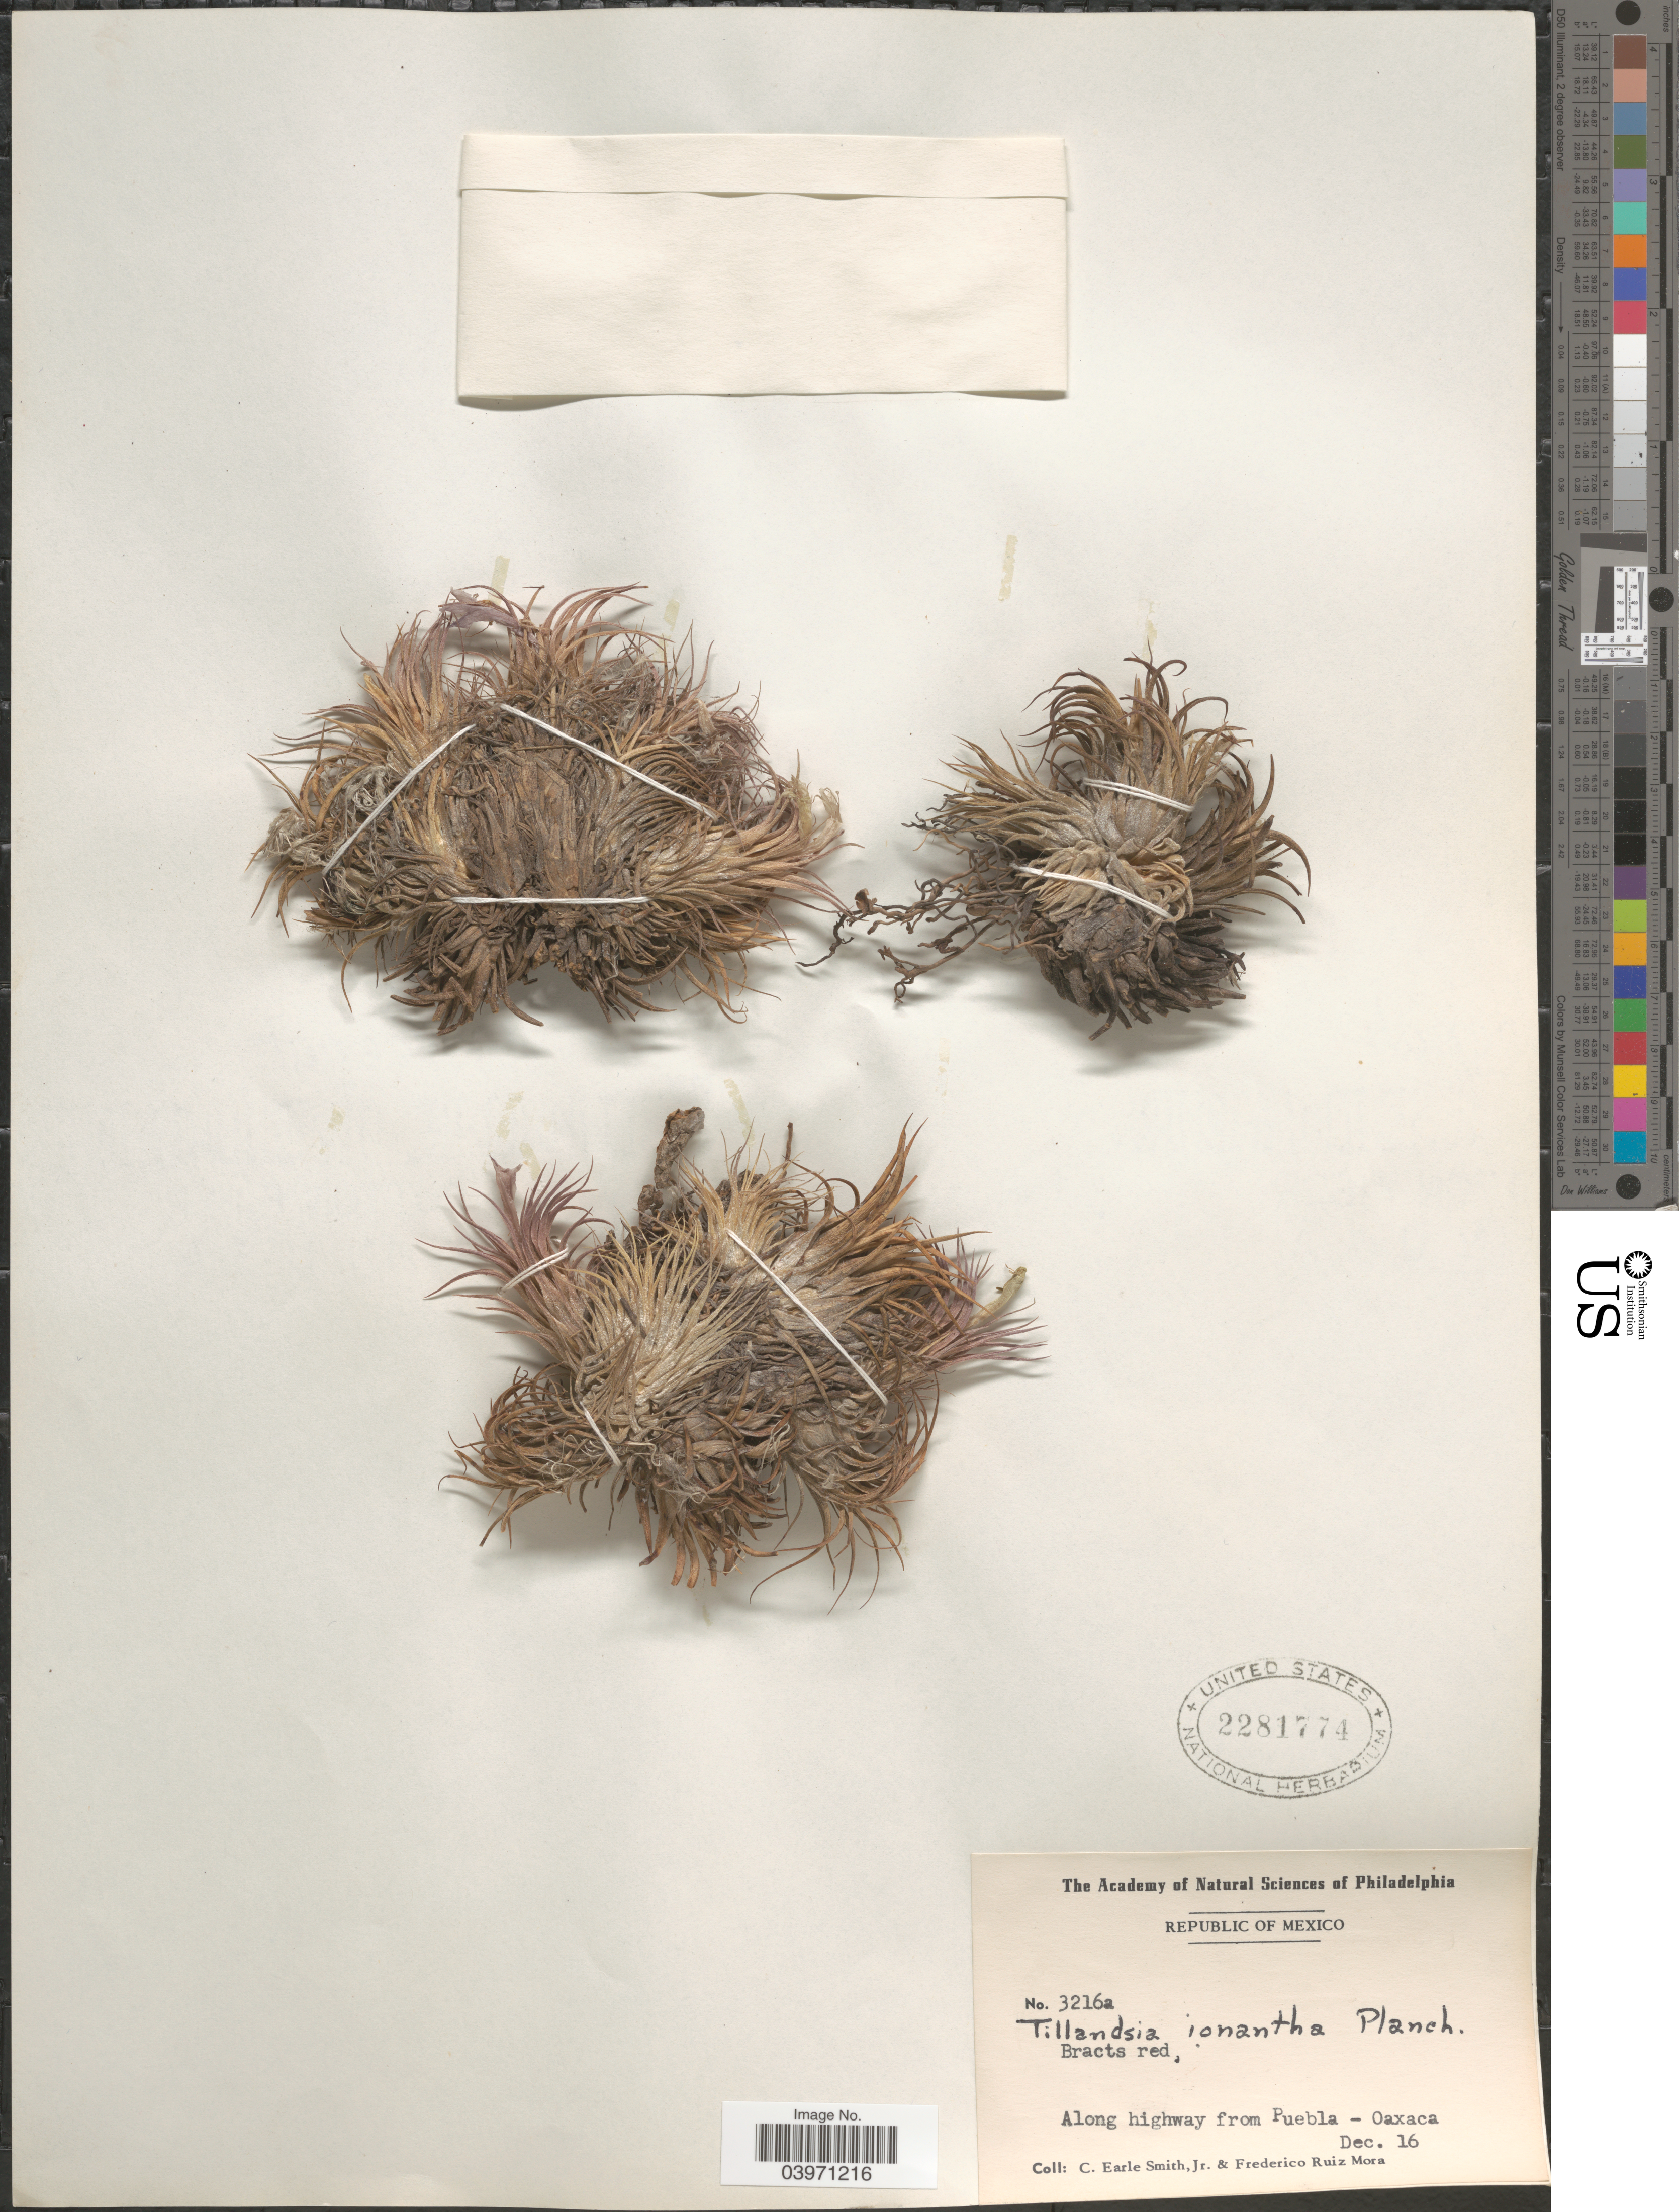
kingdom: Plantae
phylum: Tracheophyta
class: Liliopsida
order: Poales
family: Bromeliaceae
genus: Tillandsia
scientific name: Tillandsia ionantha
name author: Planch.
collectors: C. E. Smith Jr. & Ruiz Mora, F.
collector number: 3216a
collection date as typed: Transcribed d/m/y: /12/16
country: Mexico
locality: Along highway from Puebla-Oaxaca.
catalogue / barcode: US 2281774